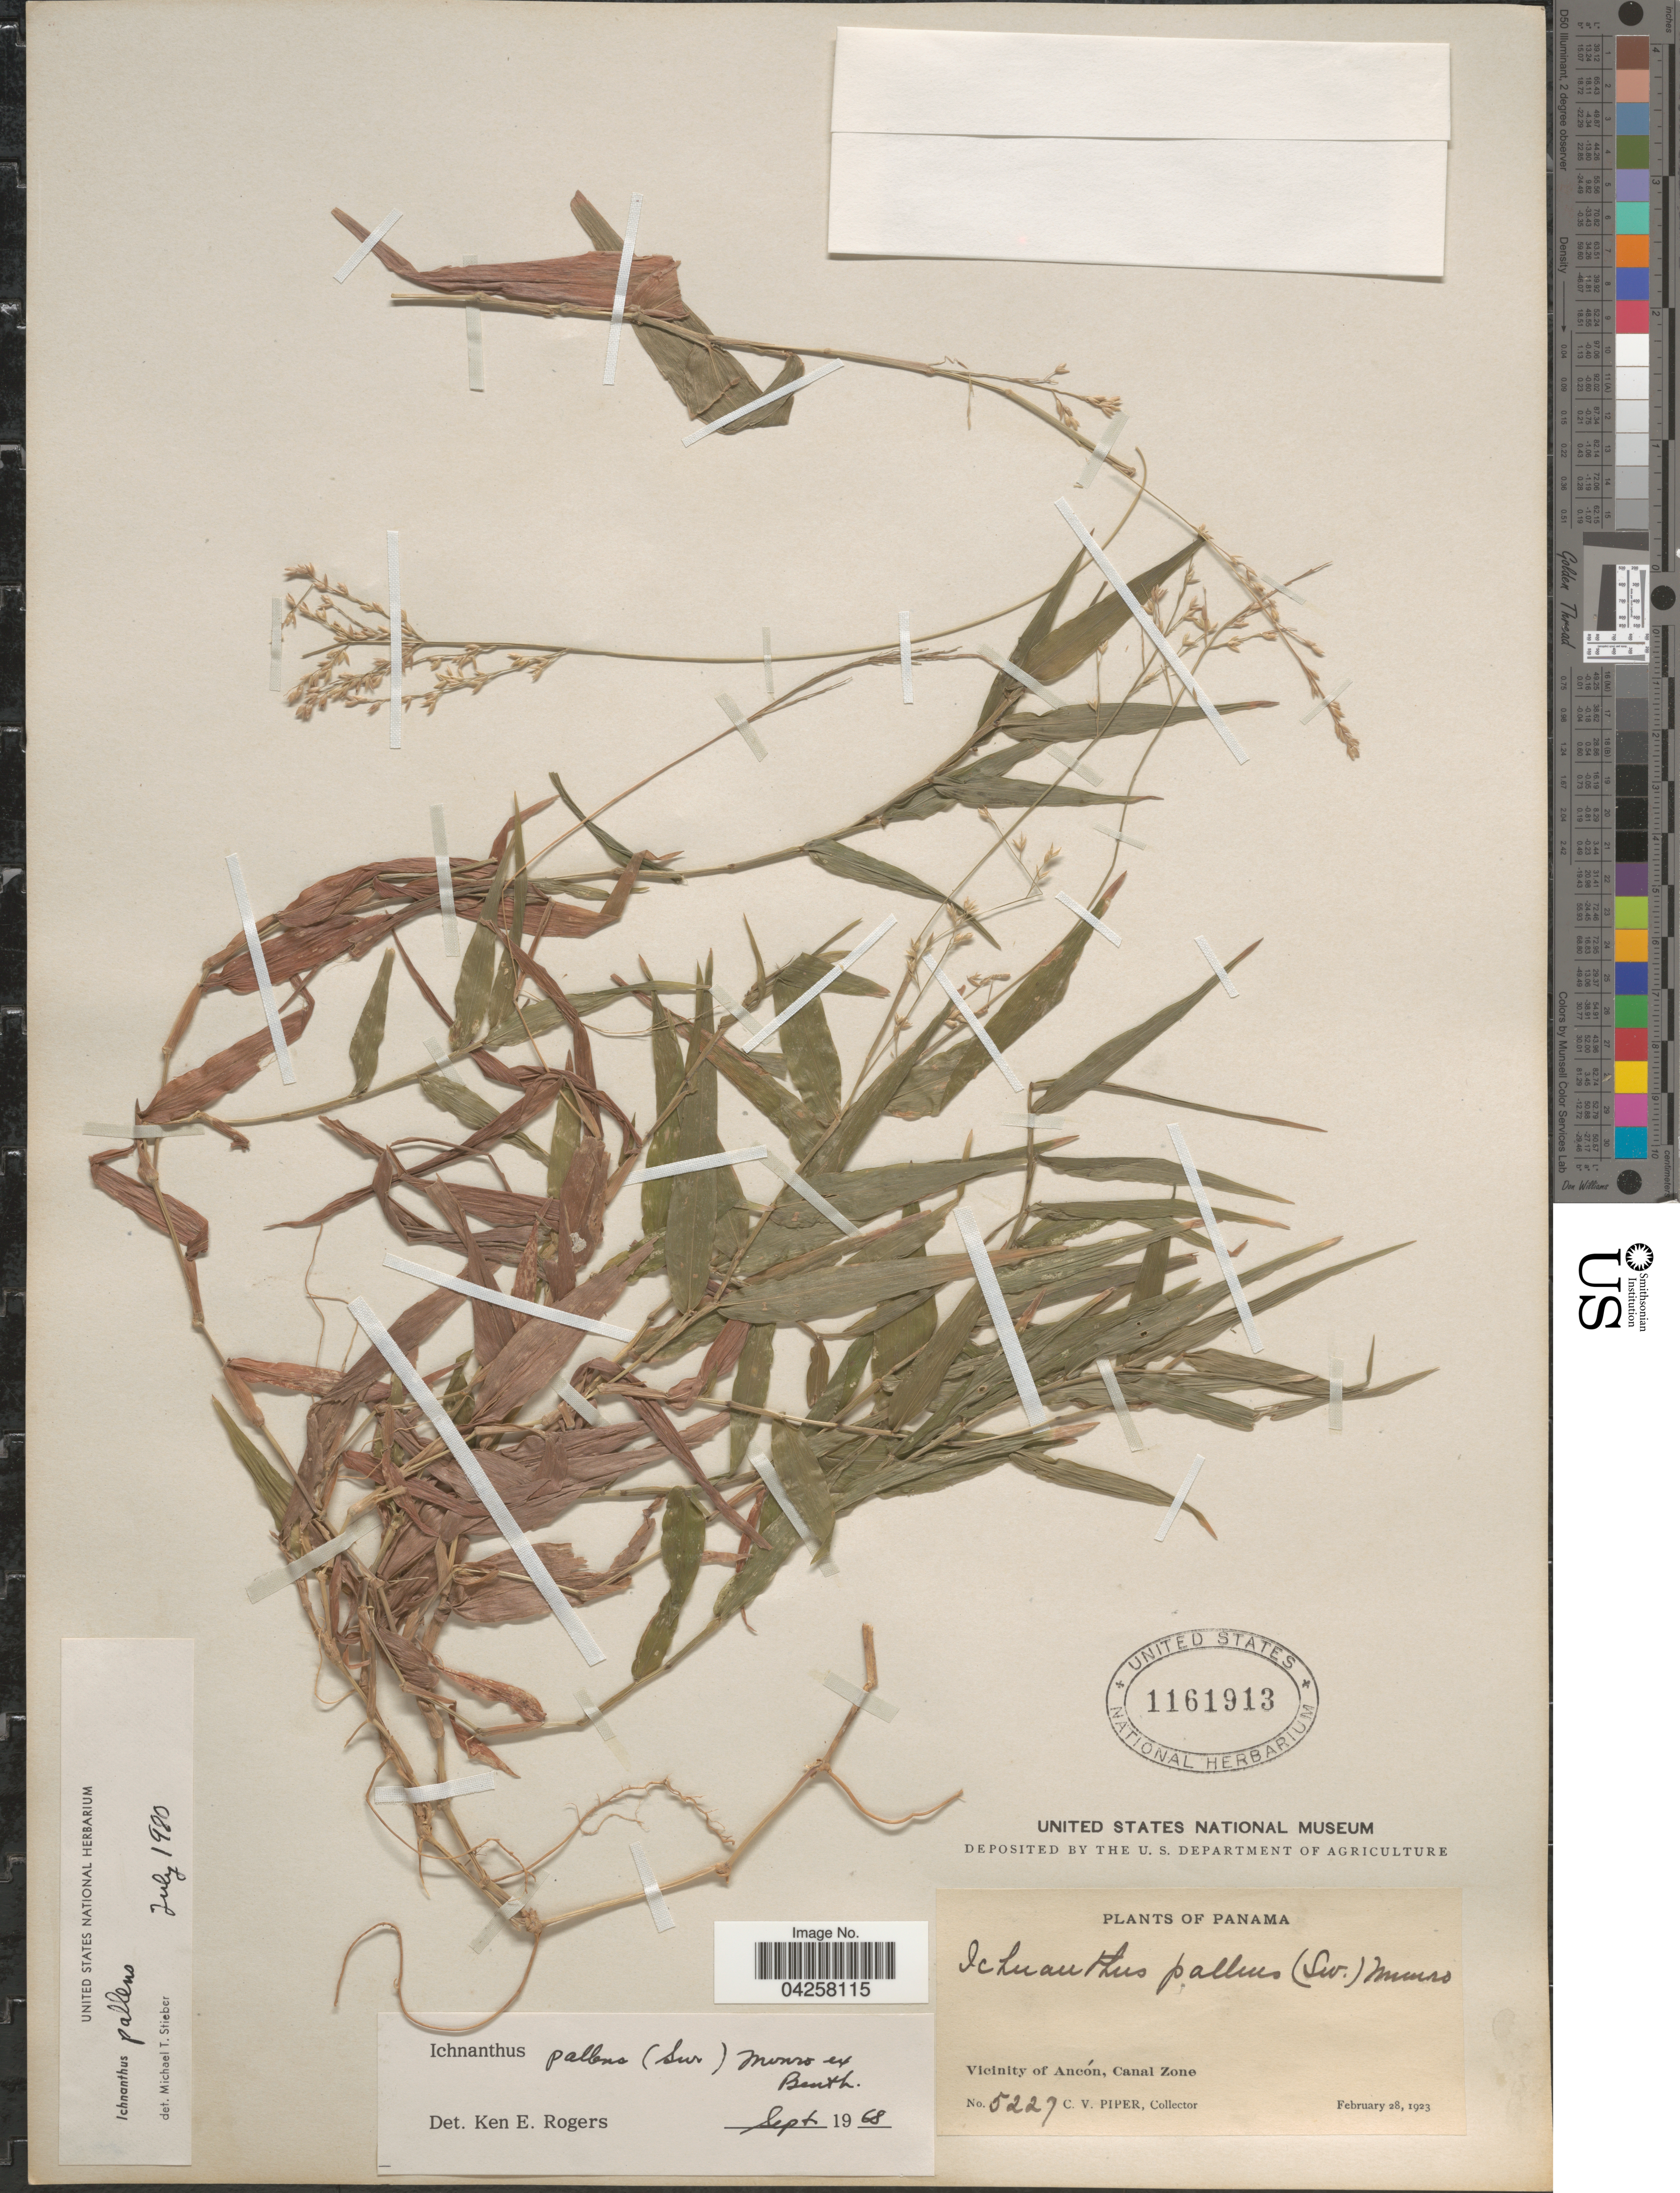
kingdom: Plantae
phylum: Tracheophyta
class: Liliopsida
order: Poales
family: Poaceae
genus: Ichnanthus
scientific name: Ichnanthus pallens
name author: (Sw.) Munro ex Benth.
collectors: C. V. Piper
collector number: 5227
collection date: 1923-02-28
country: Panama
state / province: Colón / Panamá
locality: Vicinity of Ancón, Canal Zone.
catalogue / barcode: US 1161913